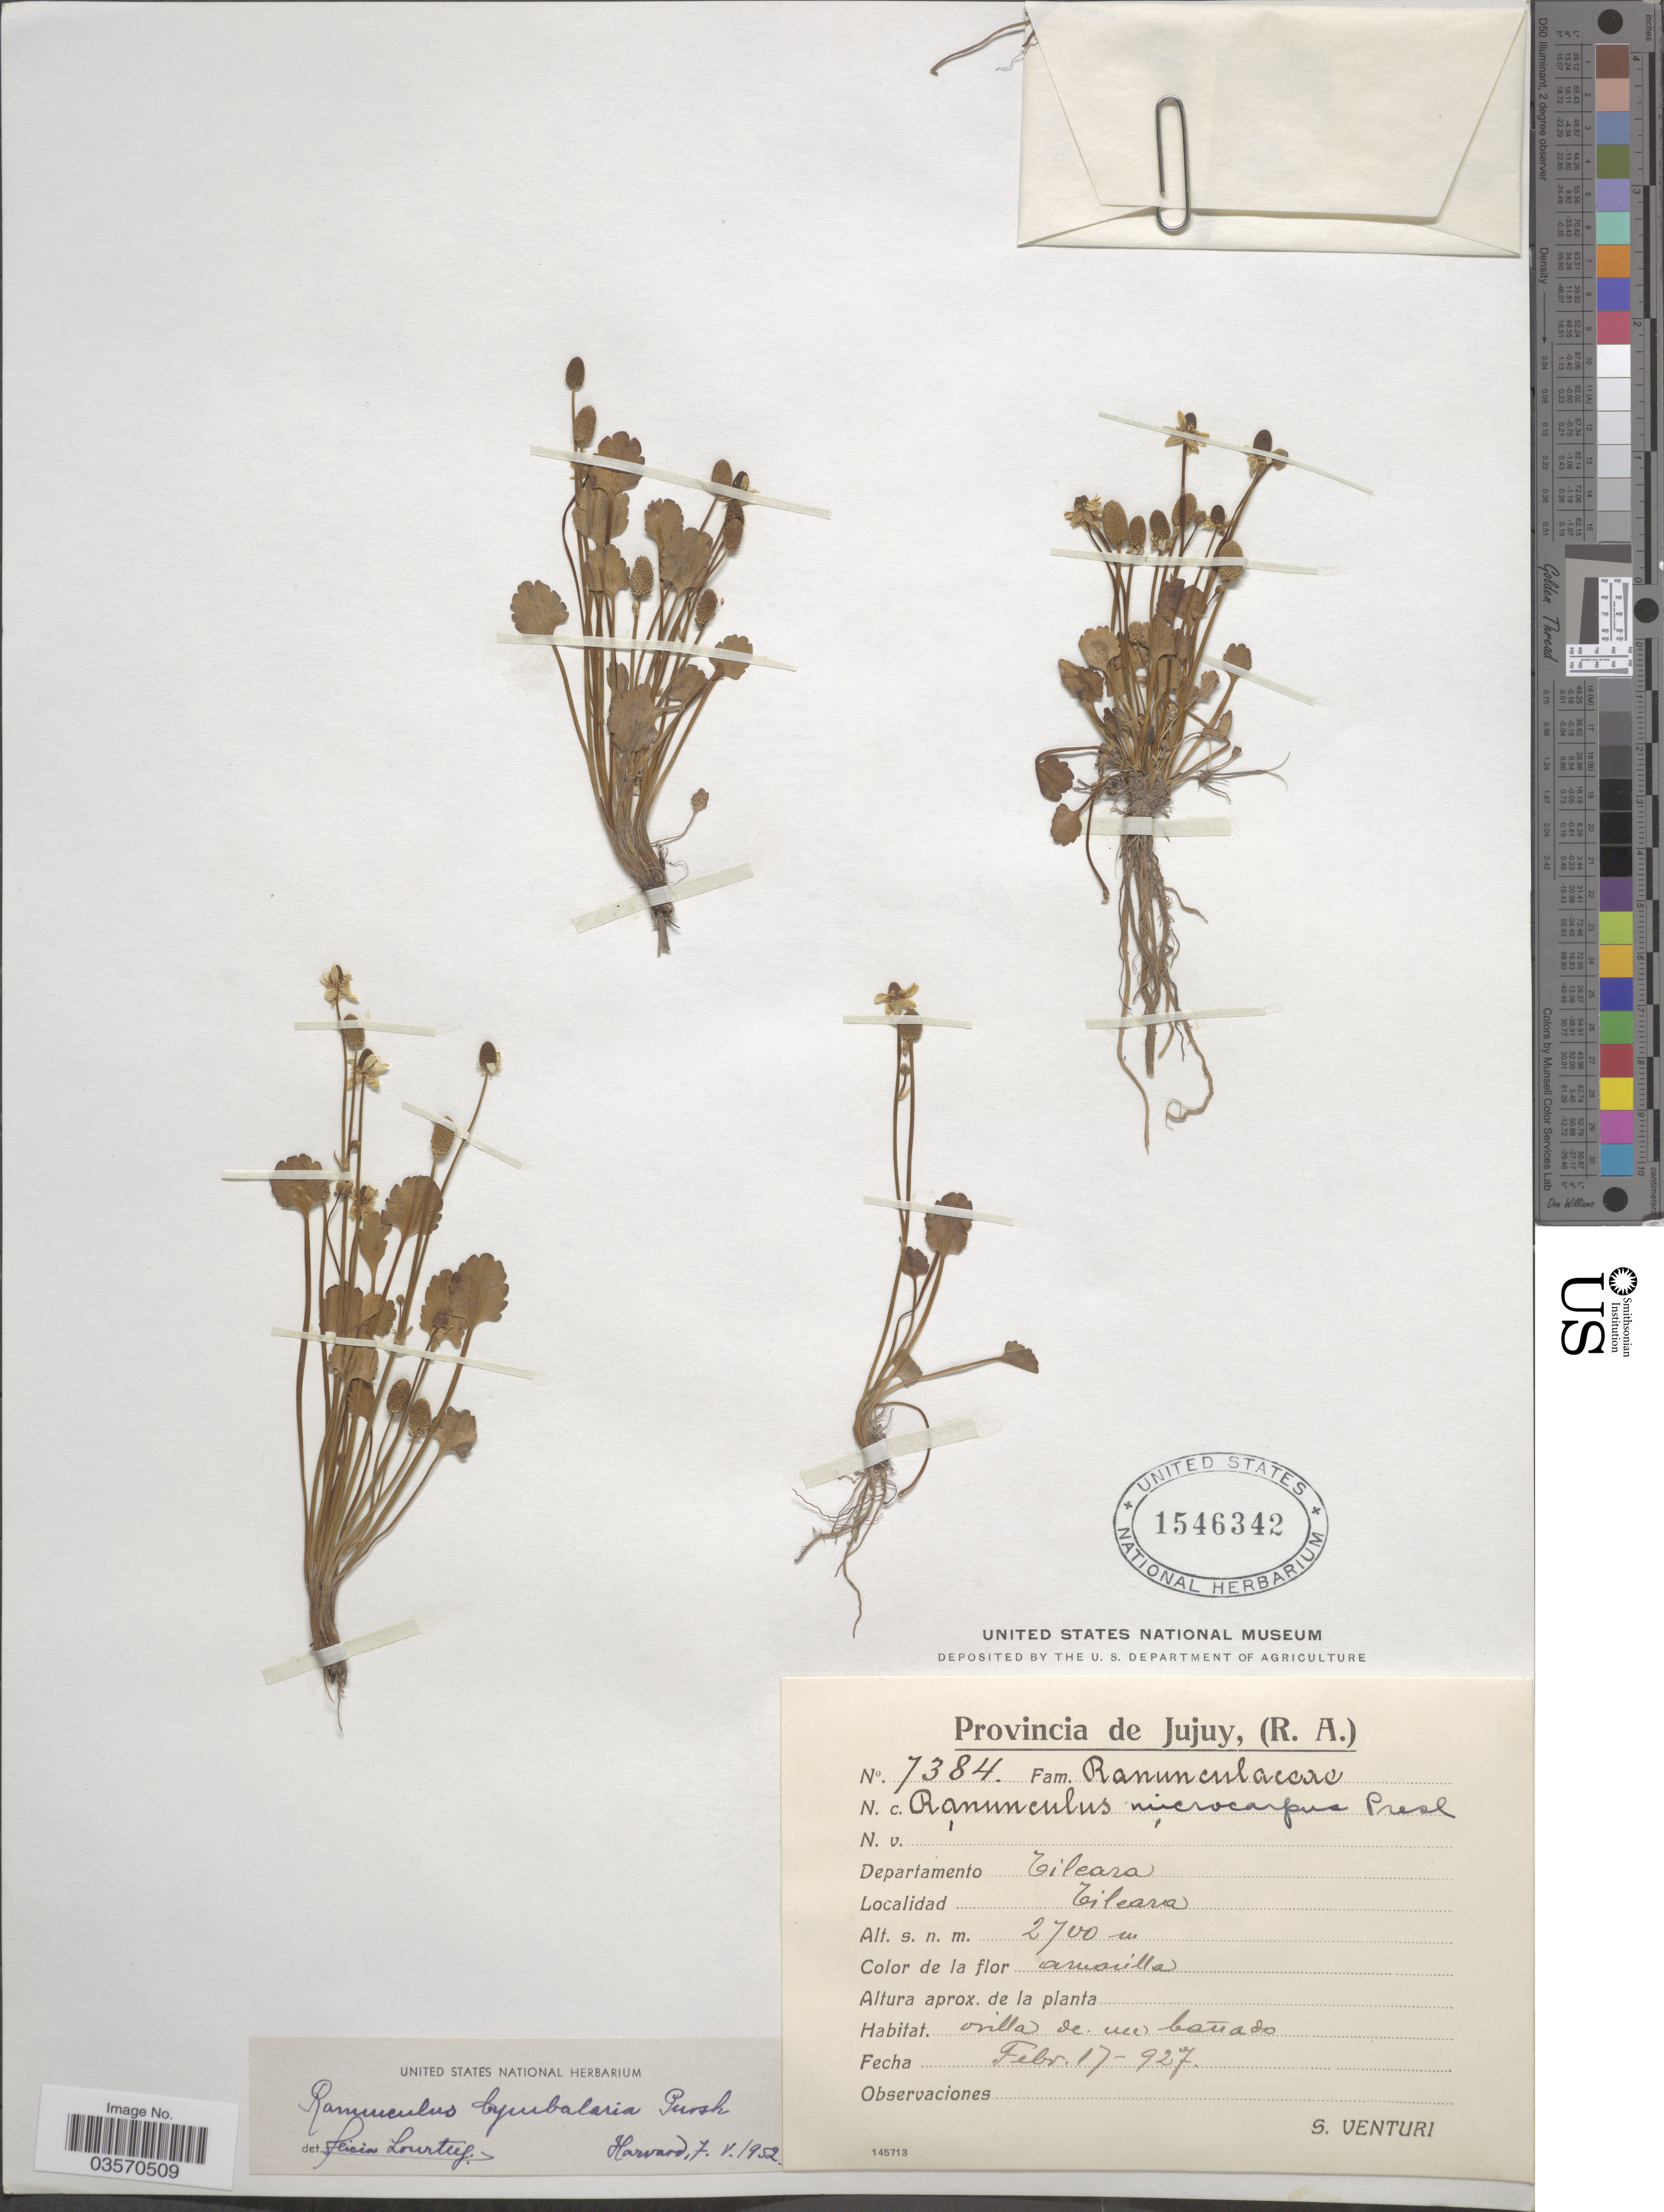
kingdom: Plantae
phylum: Tracheophyta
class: Magnoliopsida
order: Ranunculales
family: Ranunculaceae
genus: Halerpestes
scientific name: Halerpestes cymbalaria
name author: (Pursh) Greene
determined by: Strong, M. T., (US), Smithsonian Institution - National Museum of Natural History (UNITED STATES)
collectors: S. Venturi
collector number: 7384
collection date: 1927-02-17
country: Argentina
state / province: Jujuy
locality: Departamento Tileara. Tileara.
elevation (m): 2700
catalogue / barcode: US 1546342